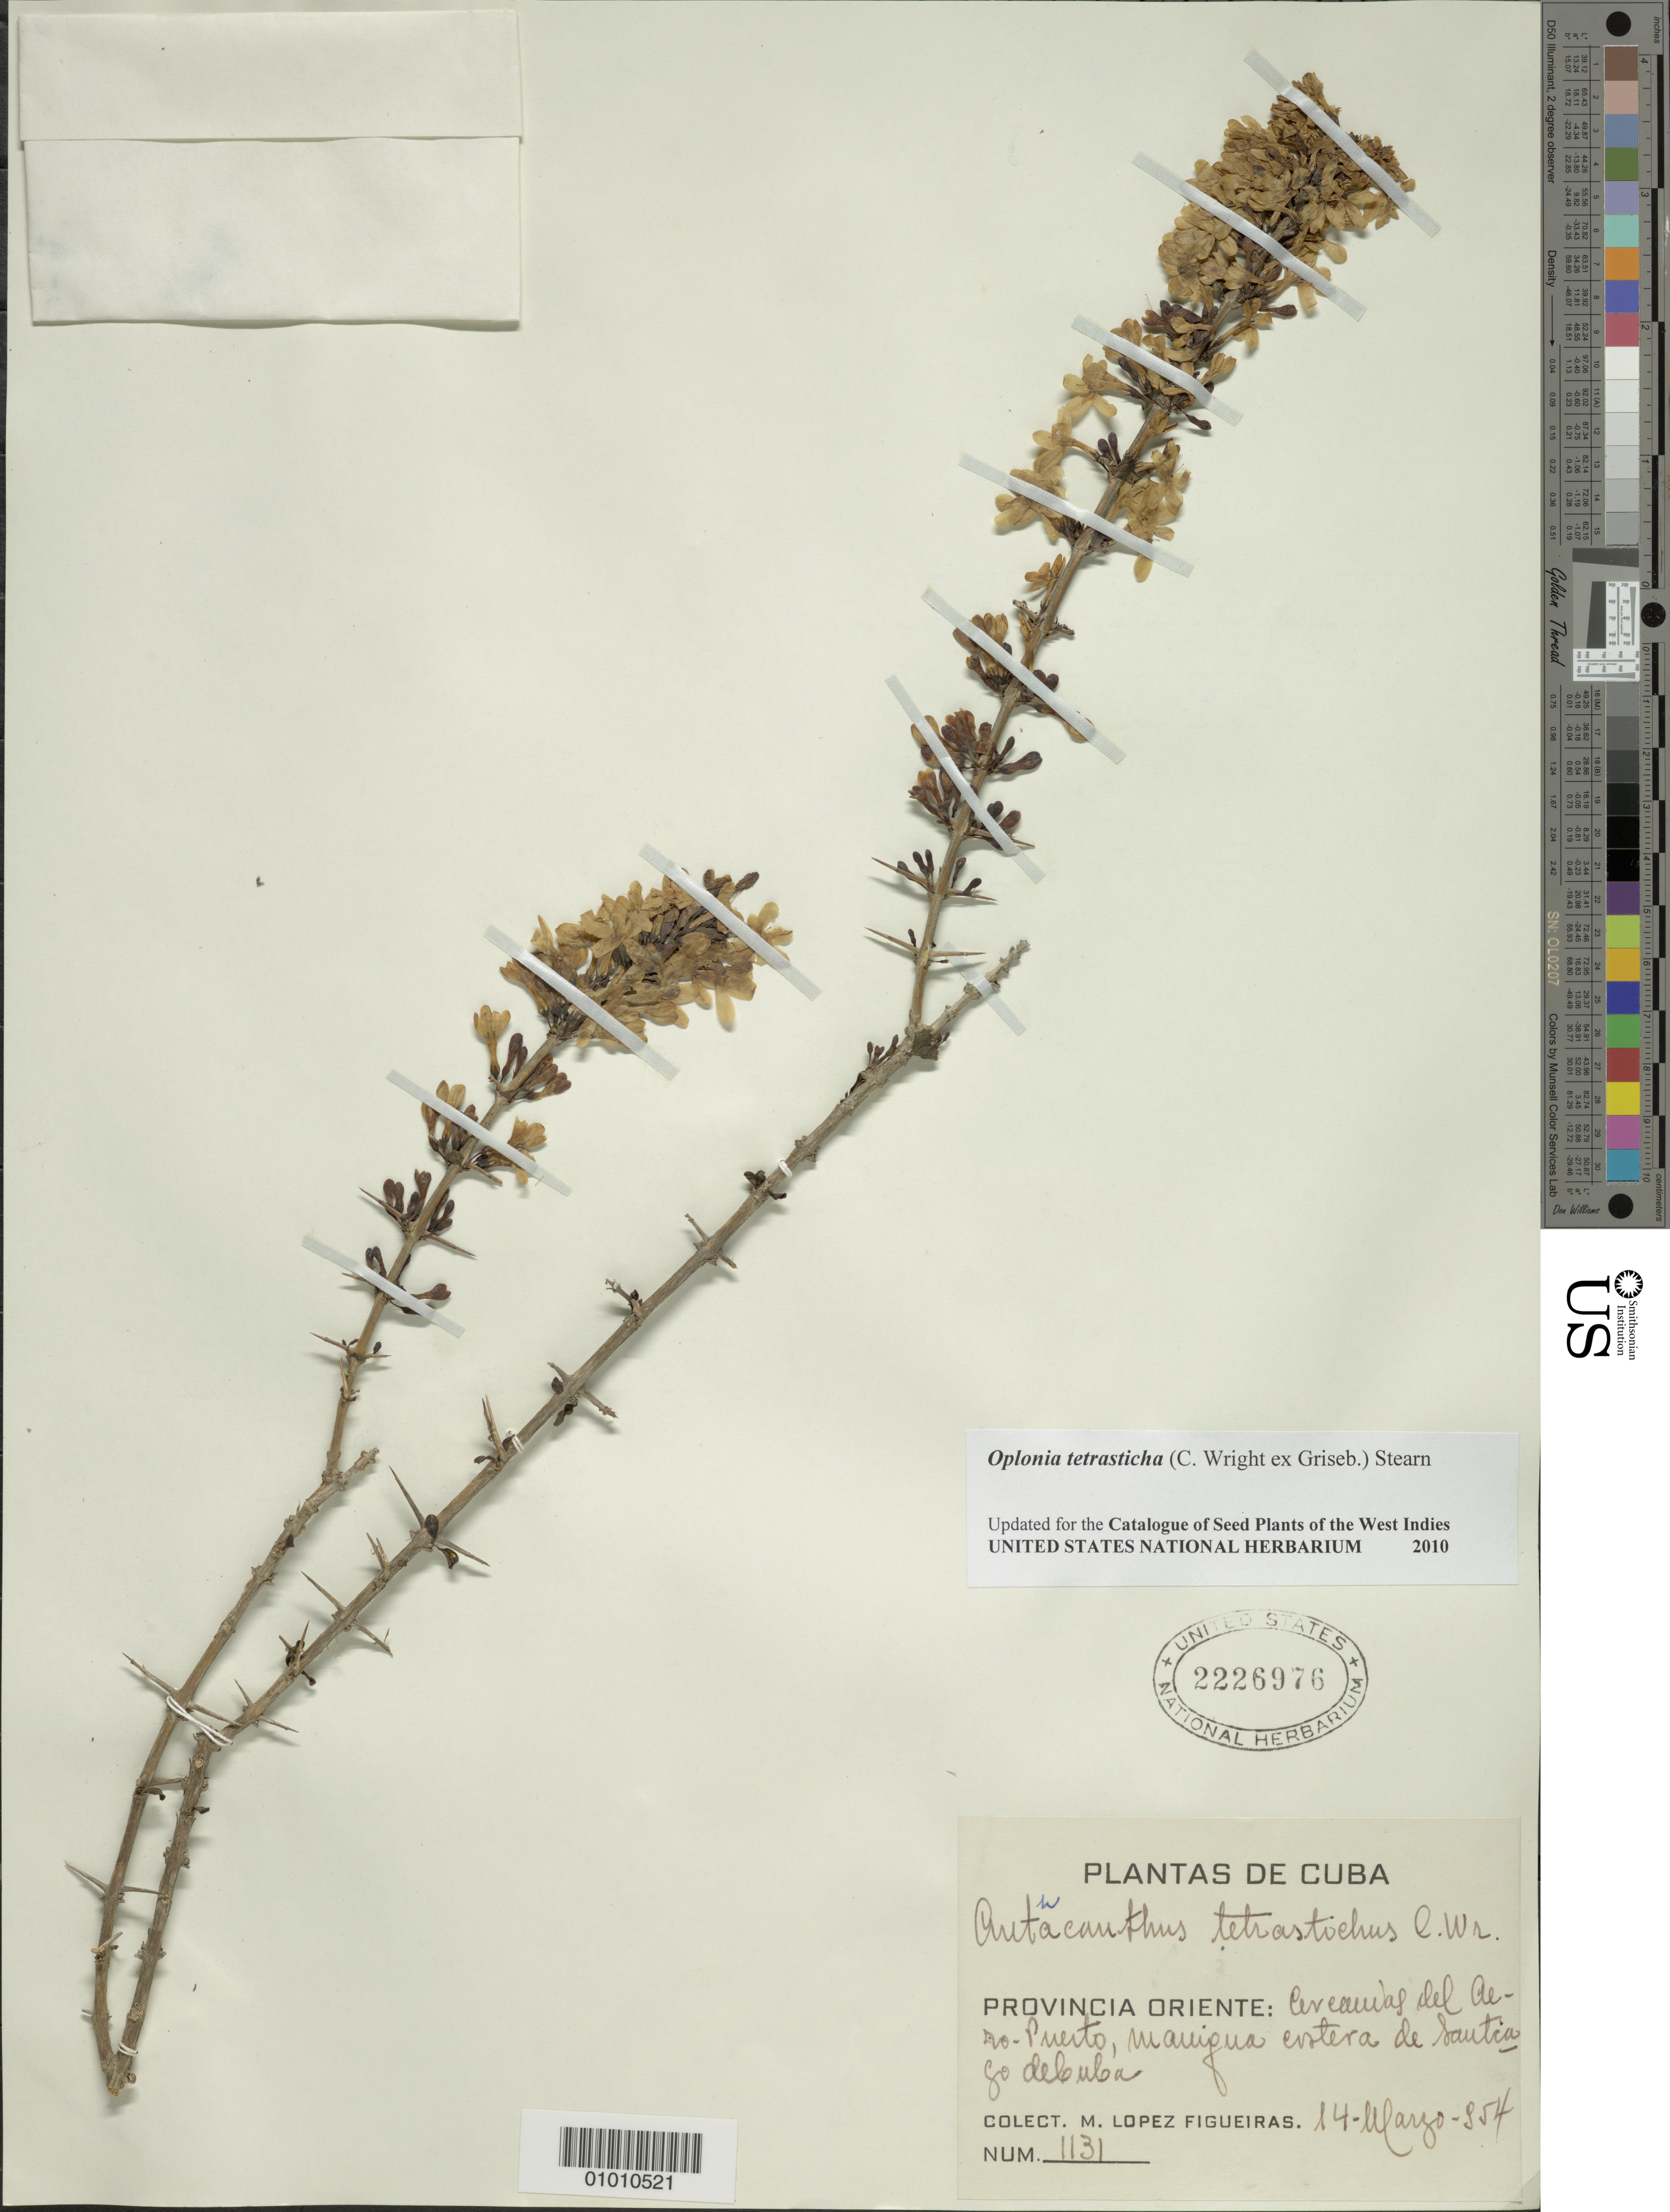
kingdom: Plantae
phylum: Tracheophyta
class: Magnoliopsida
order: Lamiales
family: Acanthaceae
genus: Oplonia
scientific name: Oplonia tetrasticha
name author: (C. Wright ex Griseb.) Stearn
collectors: M. López Figueiras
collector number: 1131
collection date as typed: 14 Mar 1954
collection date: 1954-03-14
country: Cuba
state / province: Santiago de Cuba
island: Cuba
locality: Aero-Puerto, maniqua costera de Santiago de Cuba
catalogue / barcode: US 2226976